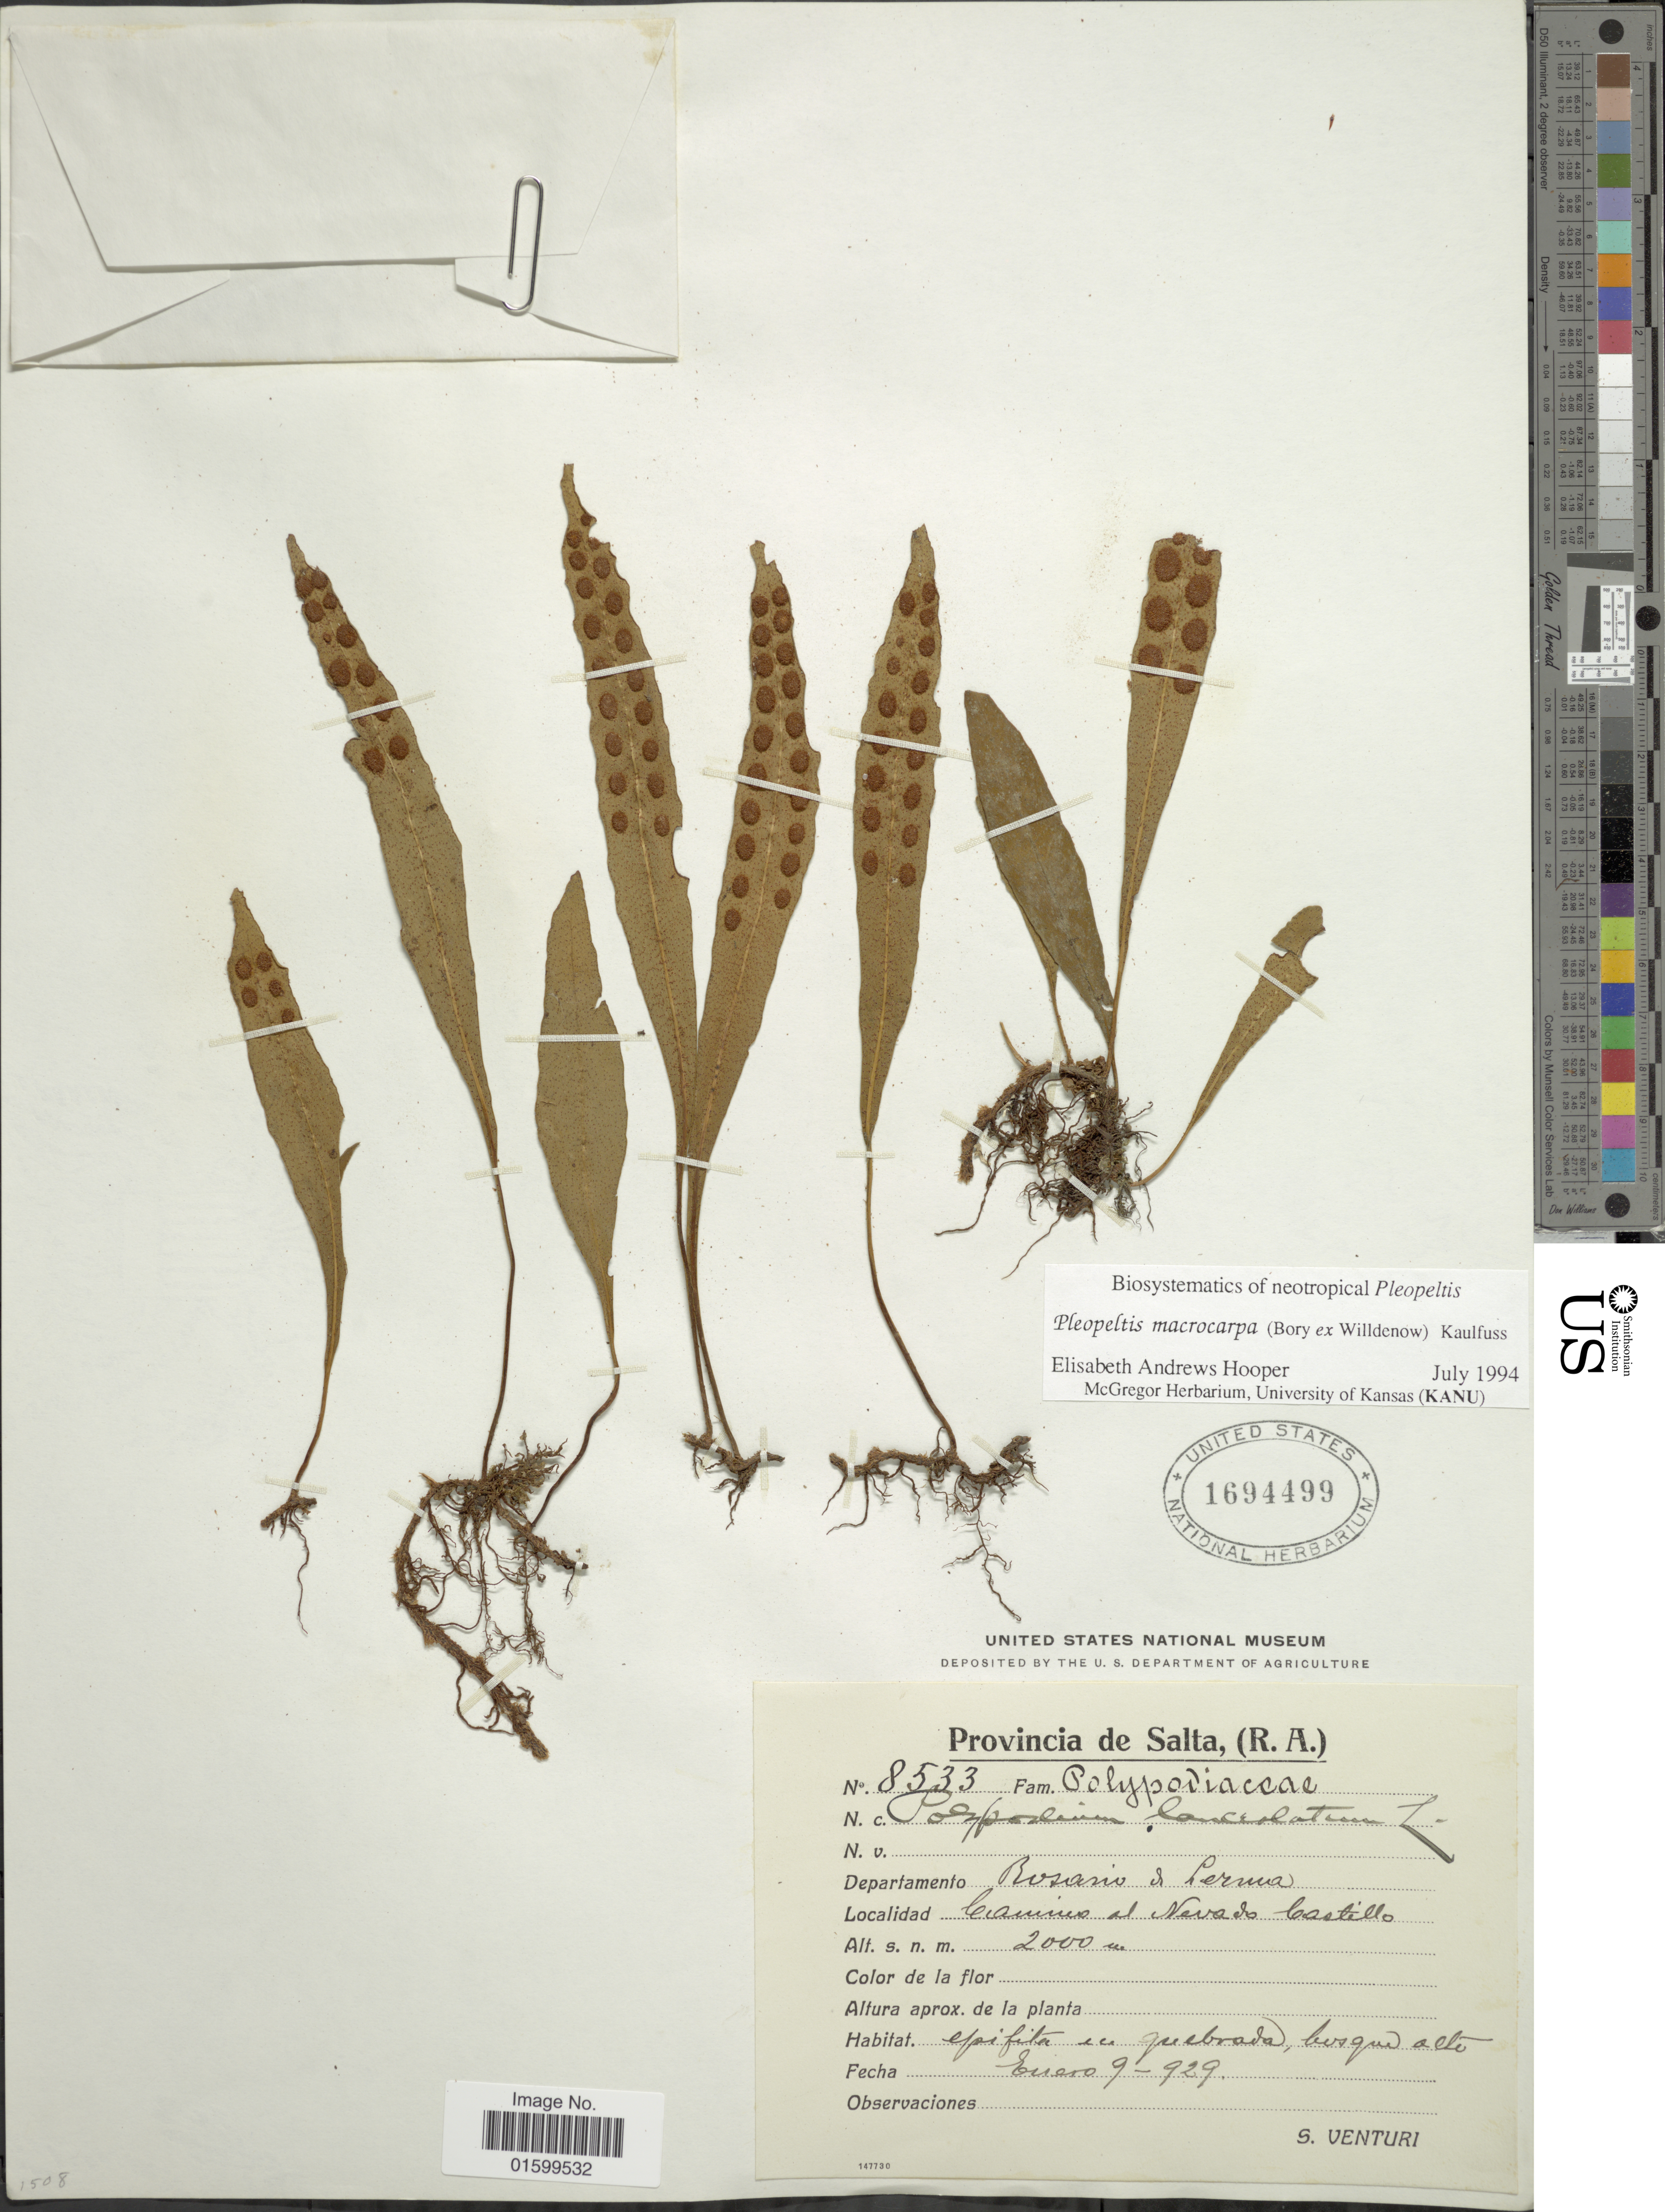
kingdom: Plantae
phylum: Tracheophyta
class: Polypodiopsida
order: Polypodiales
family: Polypodiaceae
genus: Pleopeltis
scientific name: Pleopeltis macrocarpa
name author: (Bory ex Willd.) Kaulf.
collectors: S. Venturi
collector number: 8533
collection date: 1929-01-09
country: Argentina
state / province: Salta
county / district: Rosario de Lerma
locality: Camino al Nevado Castillo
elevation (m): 2000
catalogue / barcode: US 1694499